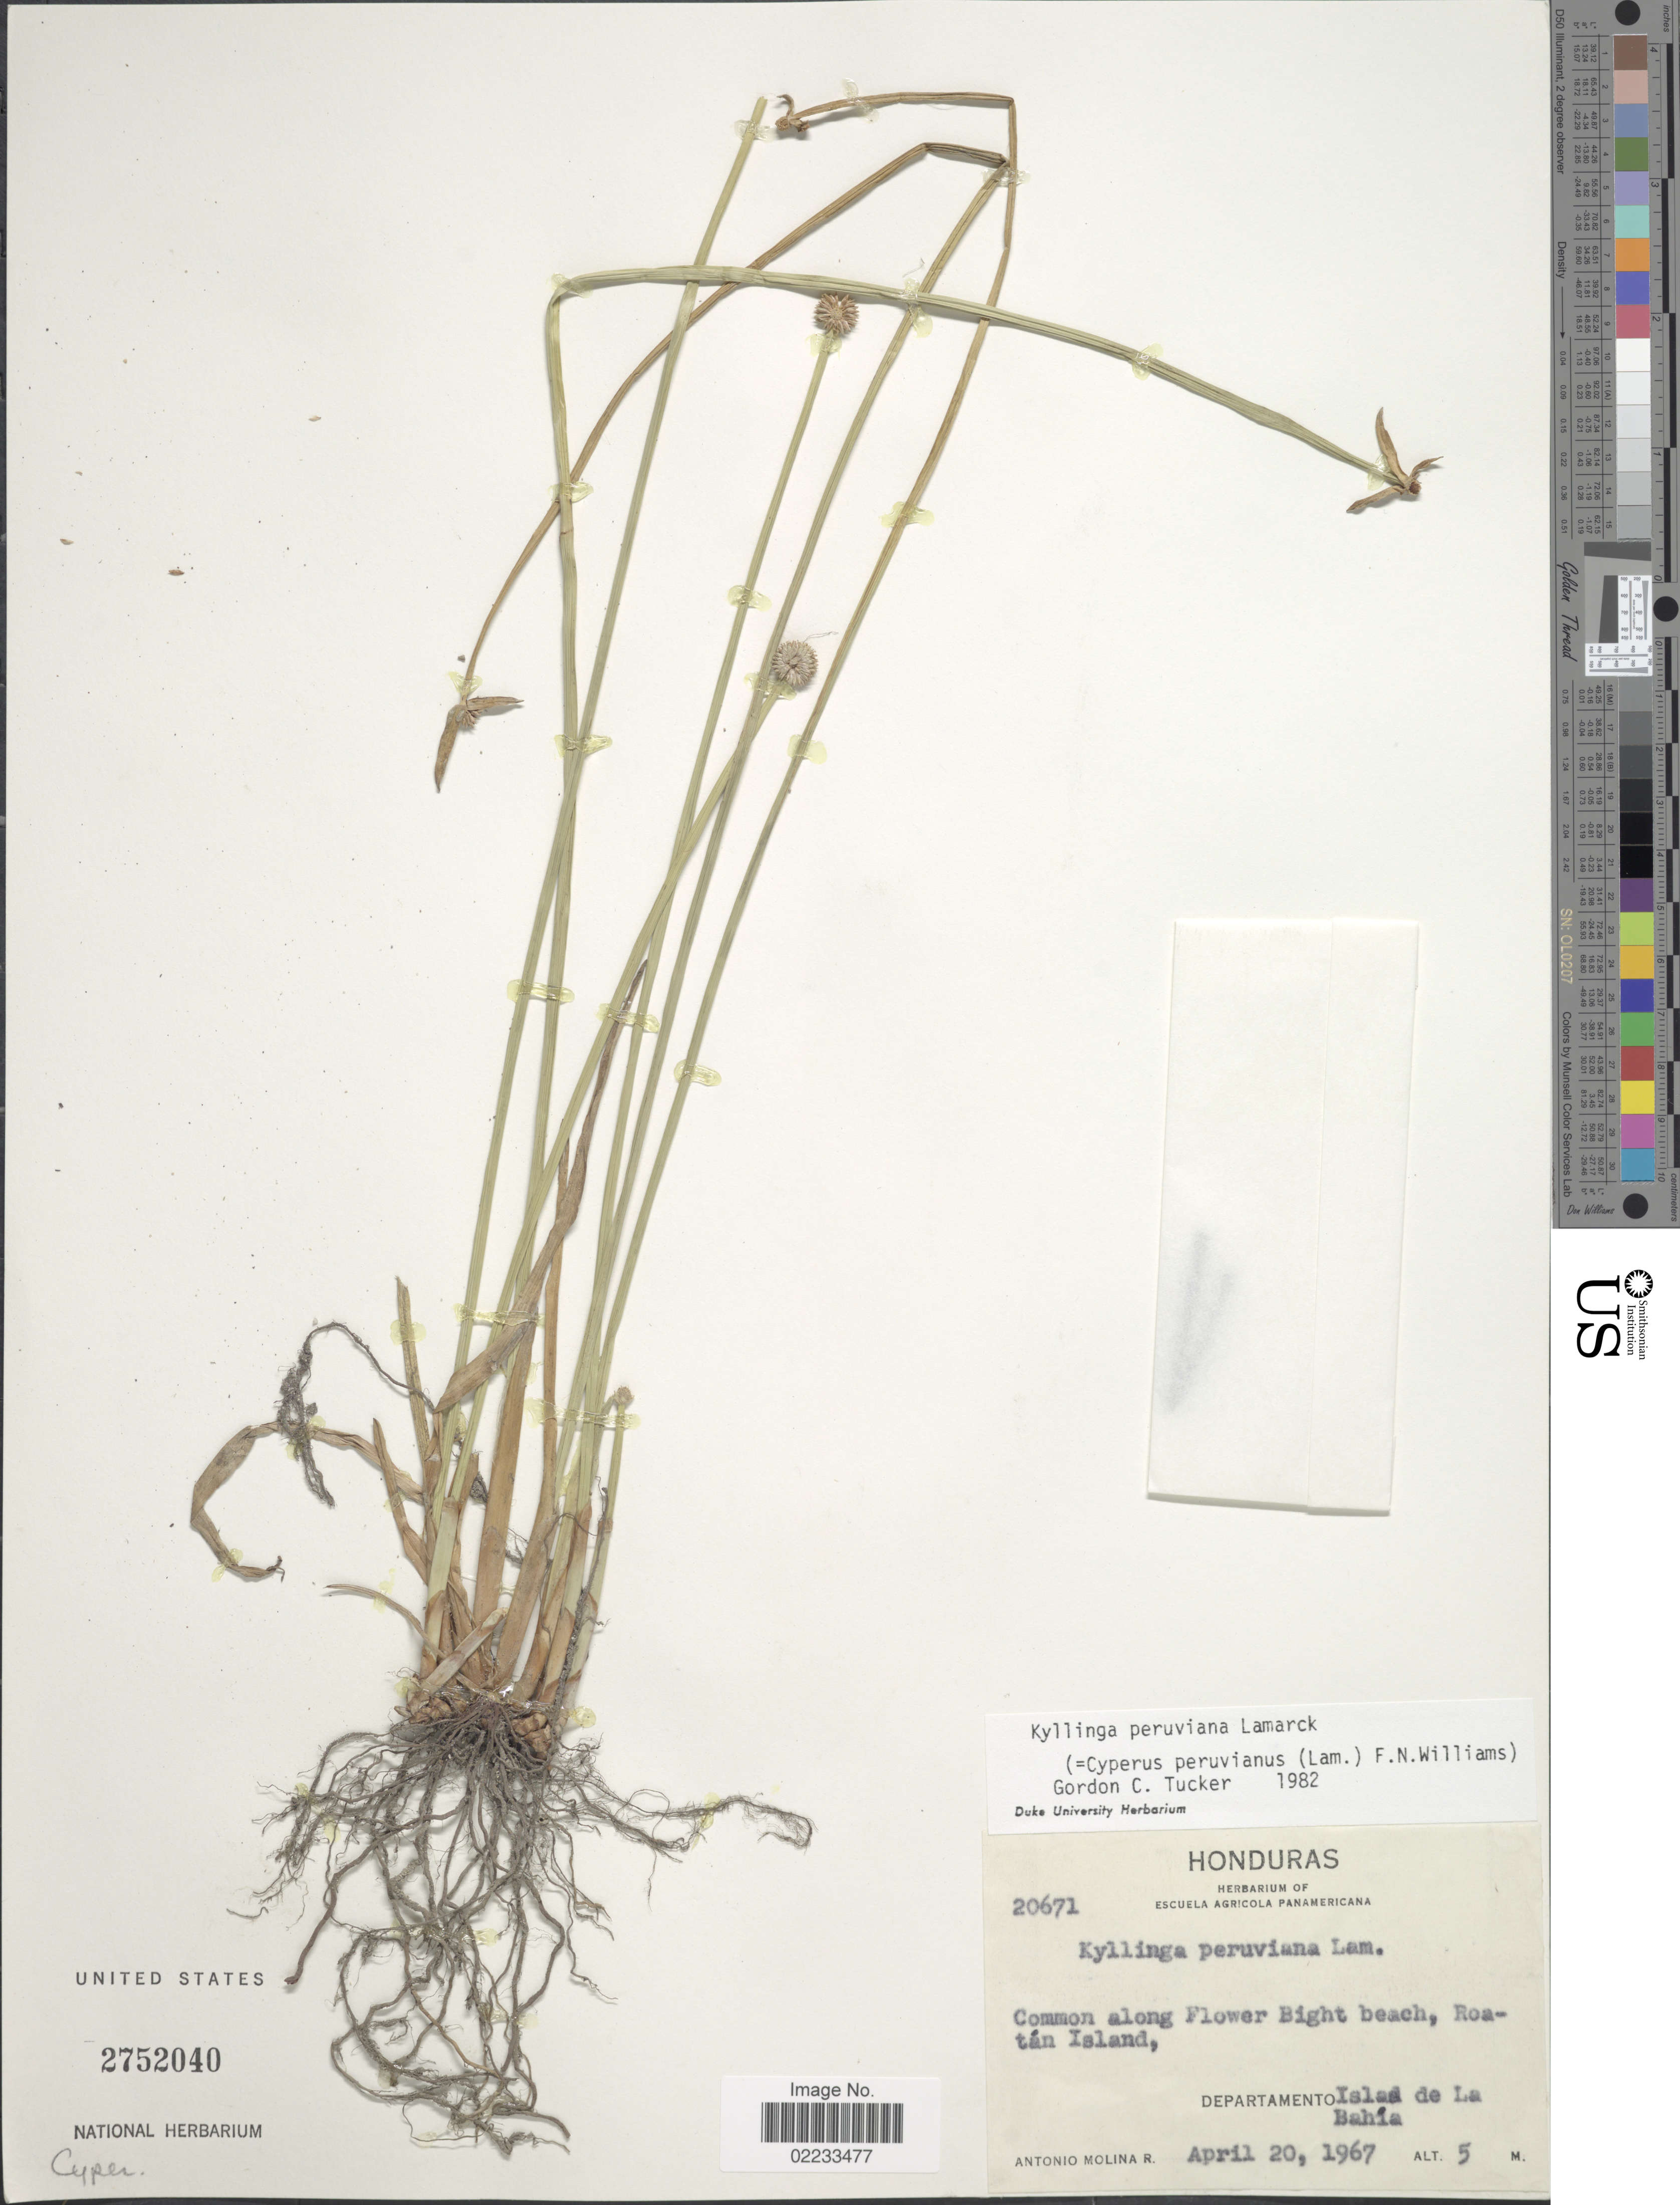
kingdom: Plantae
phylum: Tracheophyta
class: Liliopsida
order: Poales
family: Cyperaceae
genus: Cyperus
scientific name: Cyperus tibialis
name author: (Poit. ex Ledeb.) Govaerts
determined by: Strong, Mark T., (BOT), Smithsonian Institution - National Museum of Natural History (UNITED STATES)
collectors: A. Molina R.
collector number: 20671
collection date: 1967-04-20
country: Honduras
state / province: Islas de la Bahía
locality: Common along Flower bight beach, Roatan Island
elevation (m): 5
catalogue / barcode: US 2752040